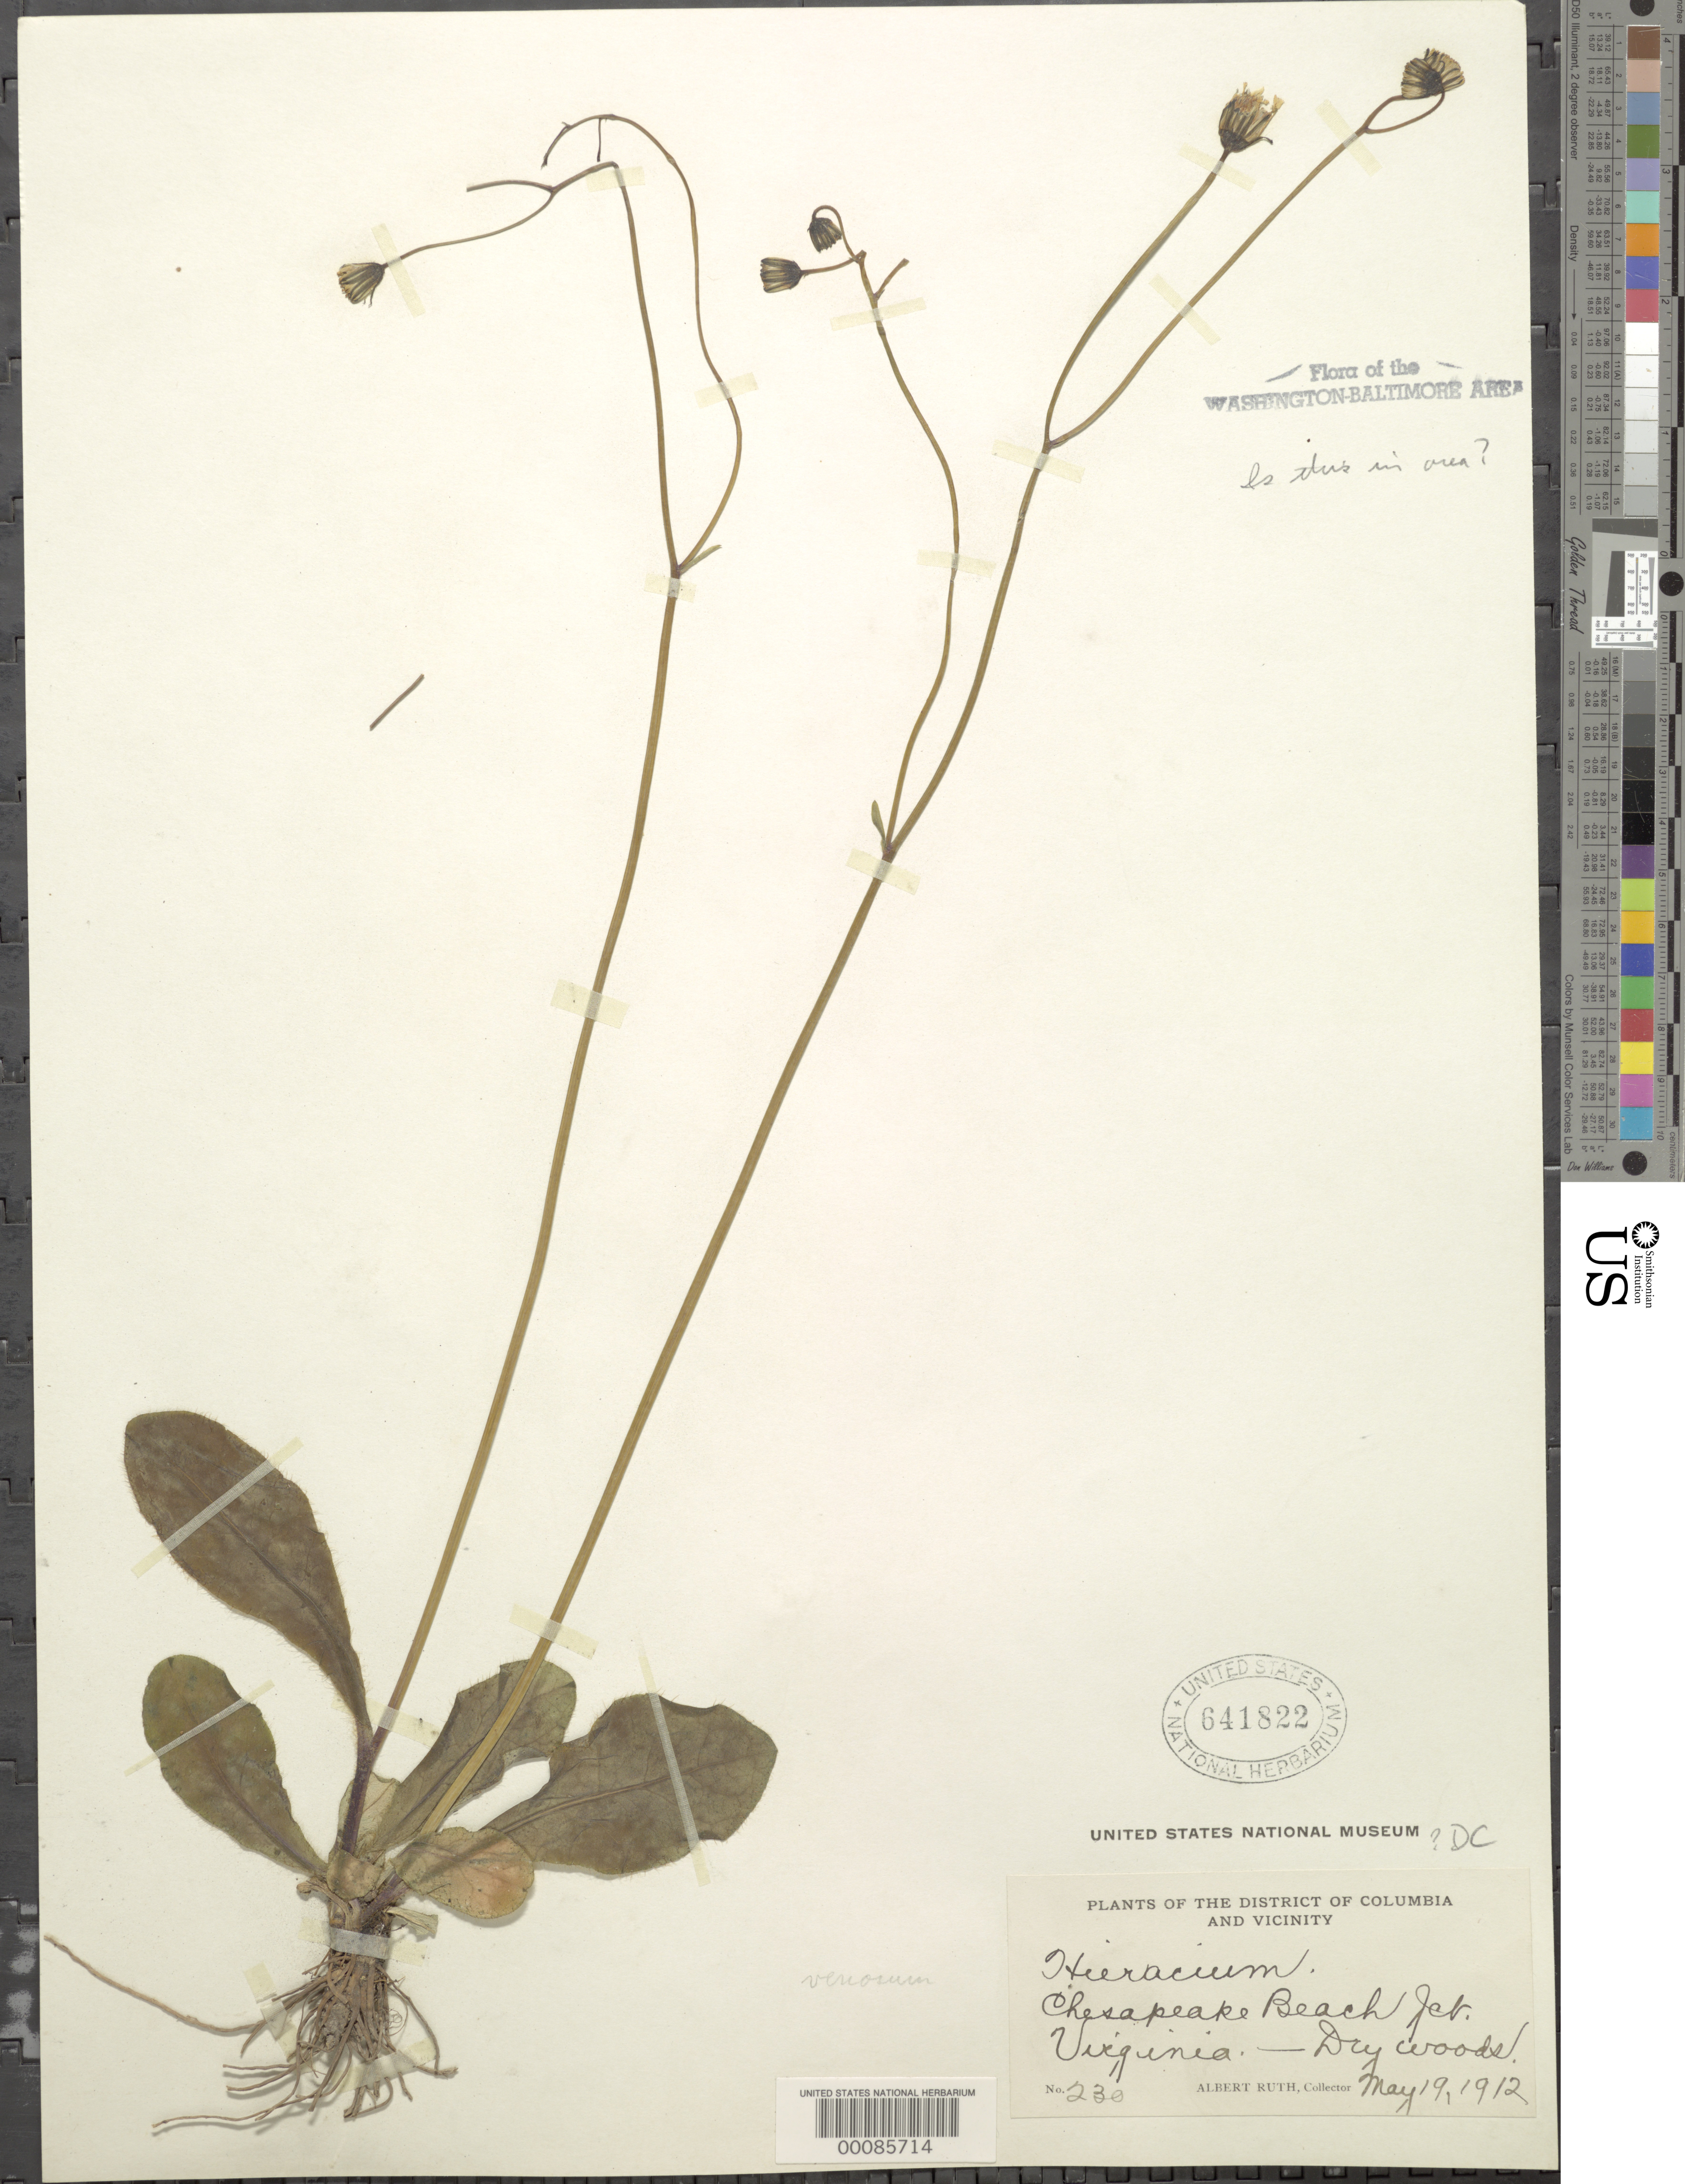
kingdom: Plantae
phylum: Tracheophyta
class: Magnoliopsida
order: Asterales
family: Asteraceae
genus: Hieracium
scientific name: Hieracium venosum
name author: L.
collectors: A. Ruth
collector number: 230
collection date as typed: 19 May 1912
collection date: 1912-05-19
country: United States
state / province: Virginia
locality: Chesapeake Beach junction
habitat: Dry woods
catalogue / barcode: US 641822